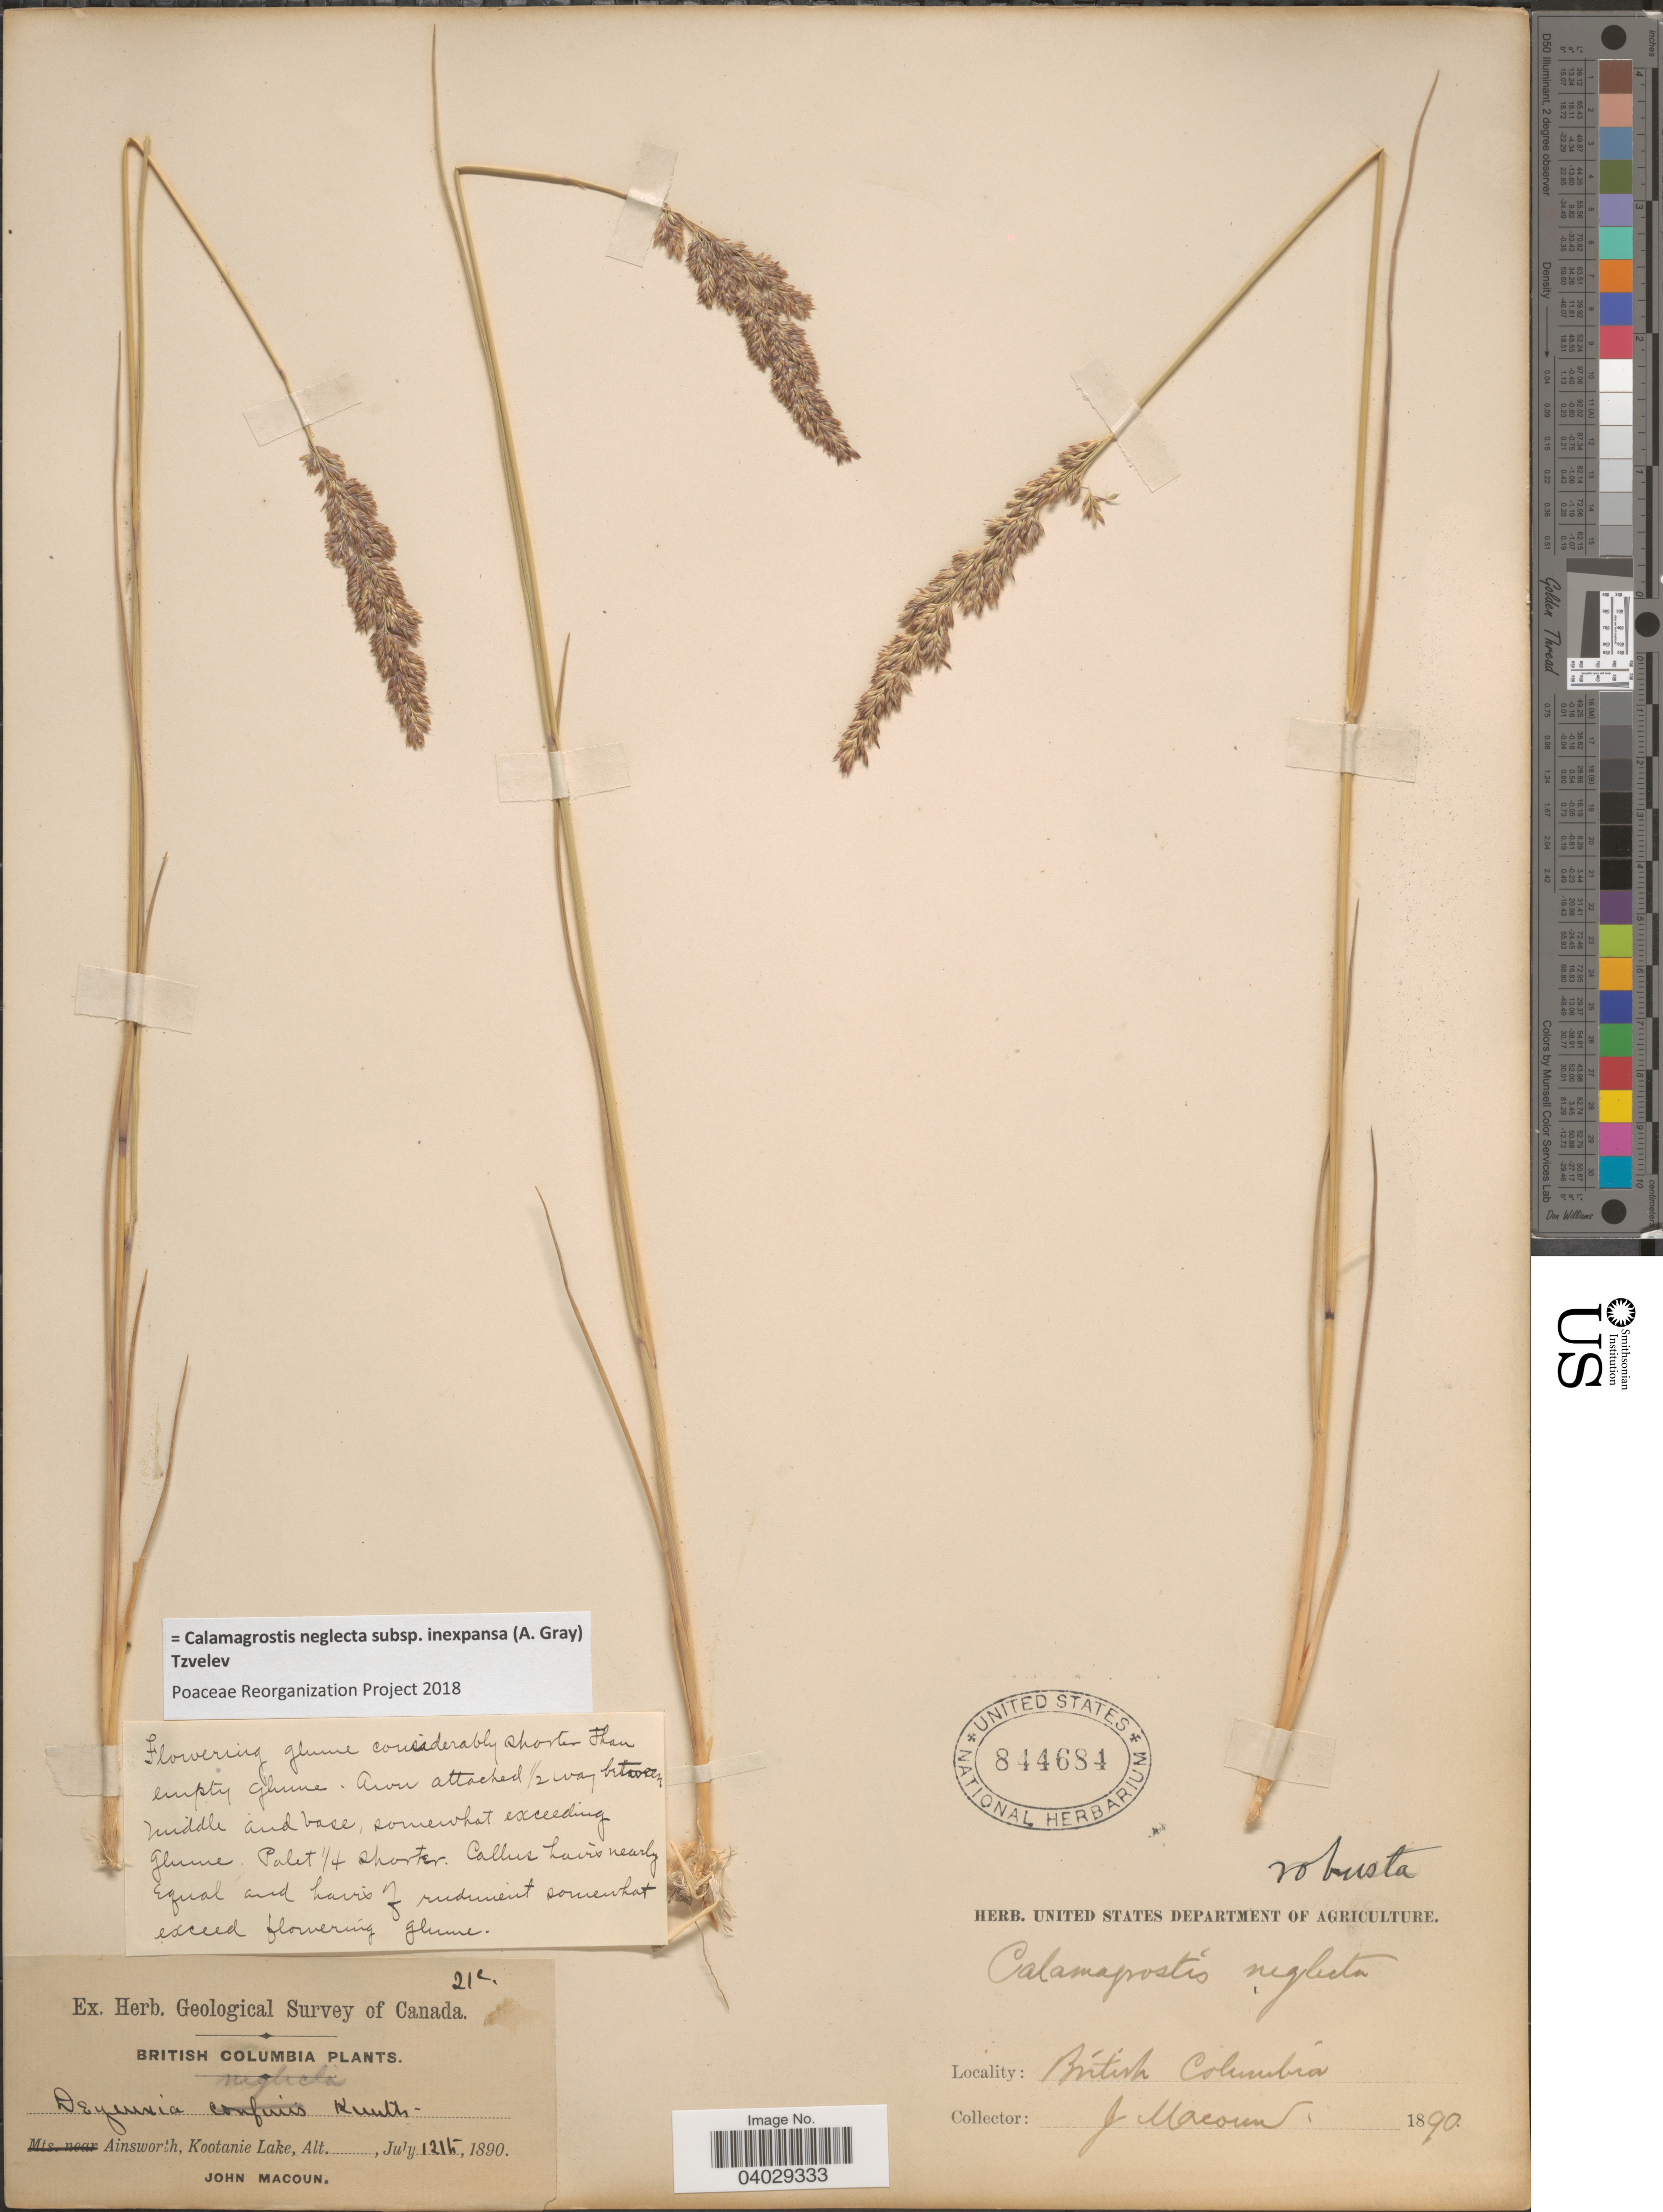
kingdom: Plantae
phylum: Tracheophyta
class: Liliopsida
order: Poales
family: Poaceae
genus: Calamagrostis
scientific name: Calamagrostis neglecta subsp. inexpansa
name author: (A. Gray) Tzvelev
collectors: J. Macoun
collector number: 21c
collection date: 1890-07-12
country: Canada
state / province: British Columbia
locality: Ainsworth, Kootenai Lake.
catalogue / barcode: US 844684